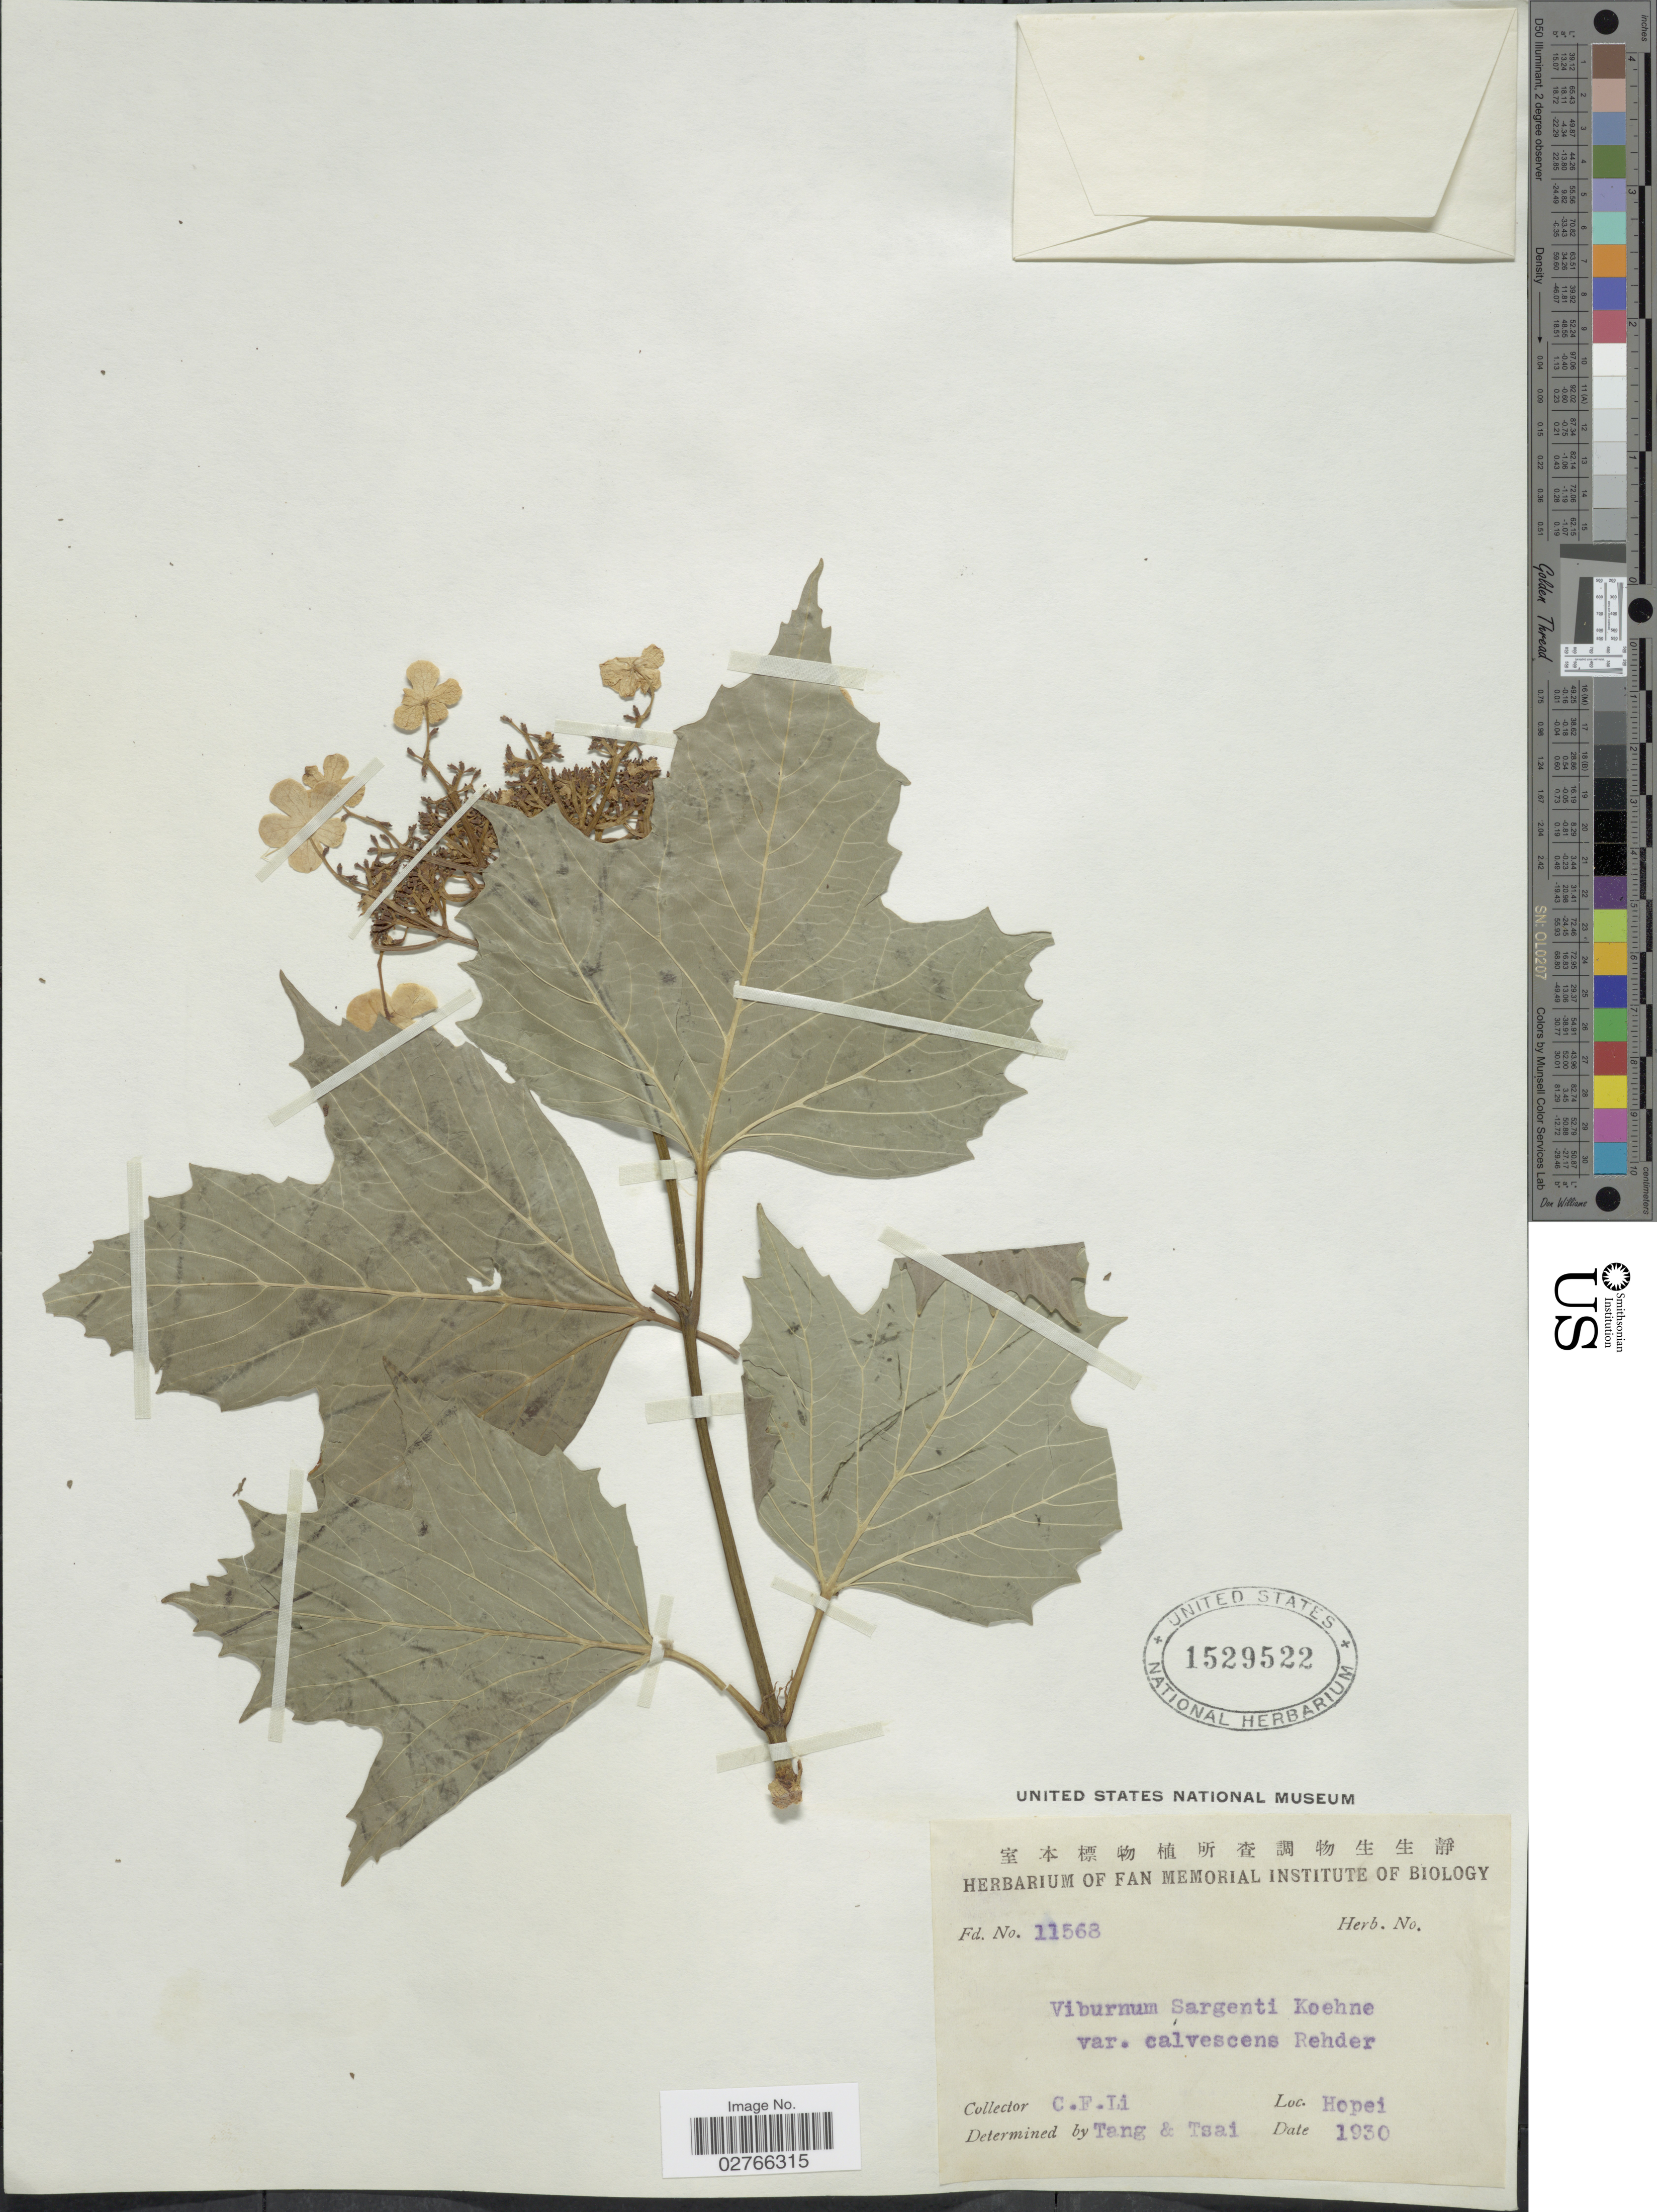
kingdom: Plantae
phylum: Tracheophyta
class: Magnoliopsida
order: Dipsacales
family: Viburnaceae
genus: Viburnum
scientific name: Viburnum opulus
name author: L.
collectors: C. F. Li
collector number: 11568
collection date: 1930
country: China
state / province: Hebei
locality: Hopei.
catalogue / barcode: US 1529522